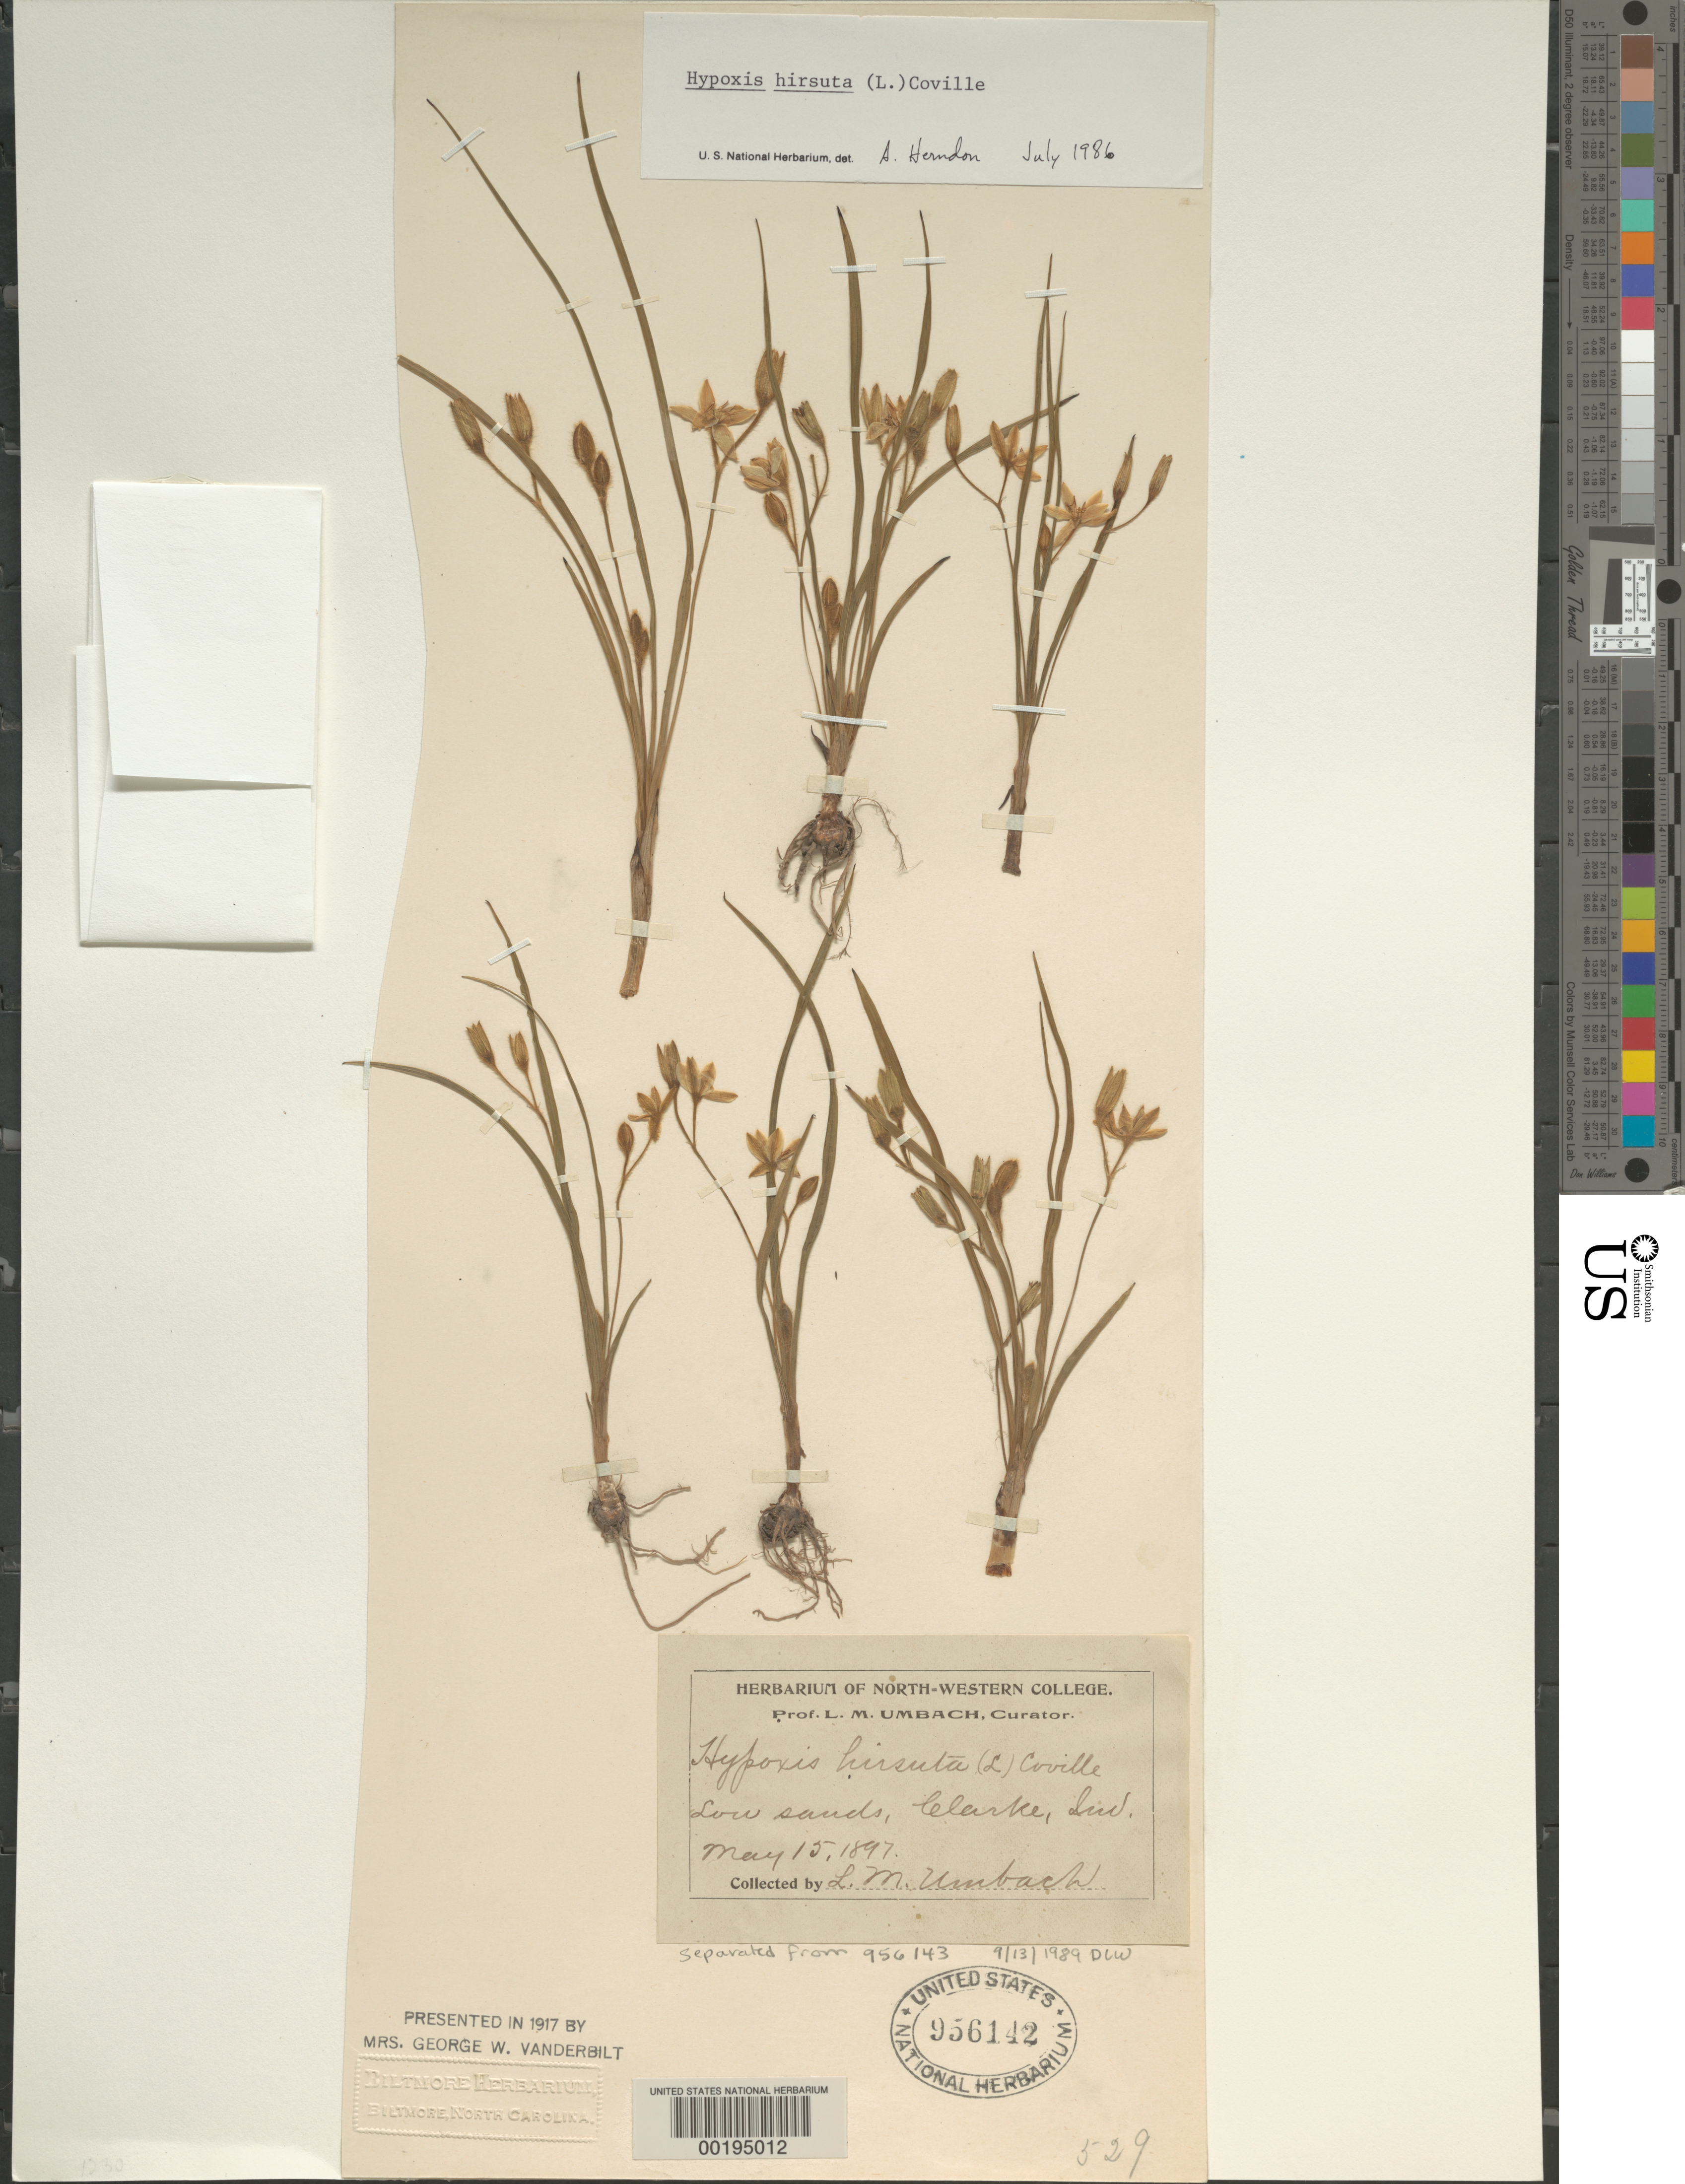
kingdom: Plantae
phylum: Tracheophyta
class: Liliopsida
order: Asparagales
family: Hypoxidaceae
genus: Hypoxis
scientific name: Hypoxis hirsuta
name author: (L.) Coville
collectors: L. M. Umbach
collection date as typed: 15 May 1897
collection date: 1897-05-15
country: United States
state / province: Indiana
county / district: Clark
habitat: Low sands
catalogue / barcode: US 956142